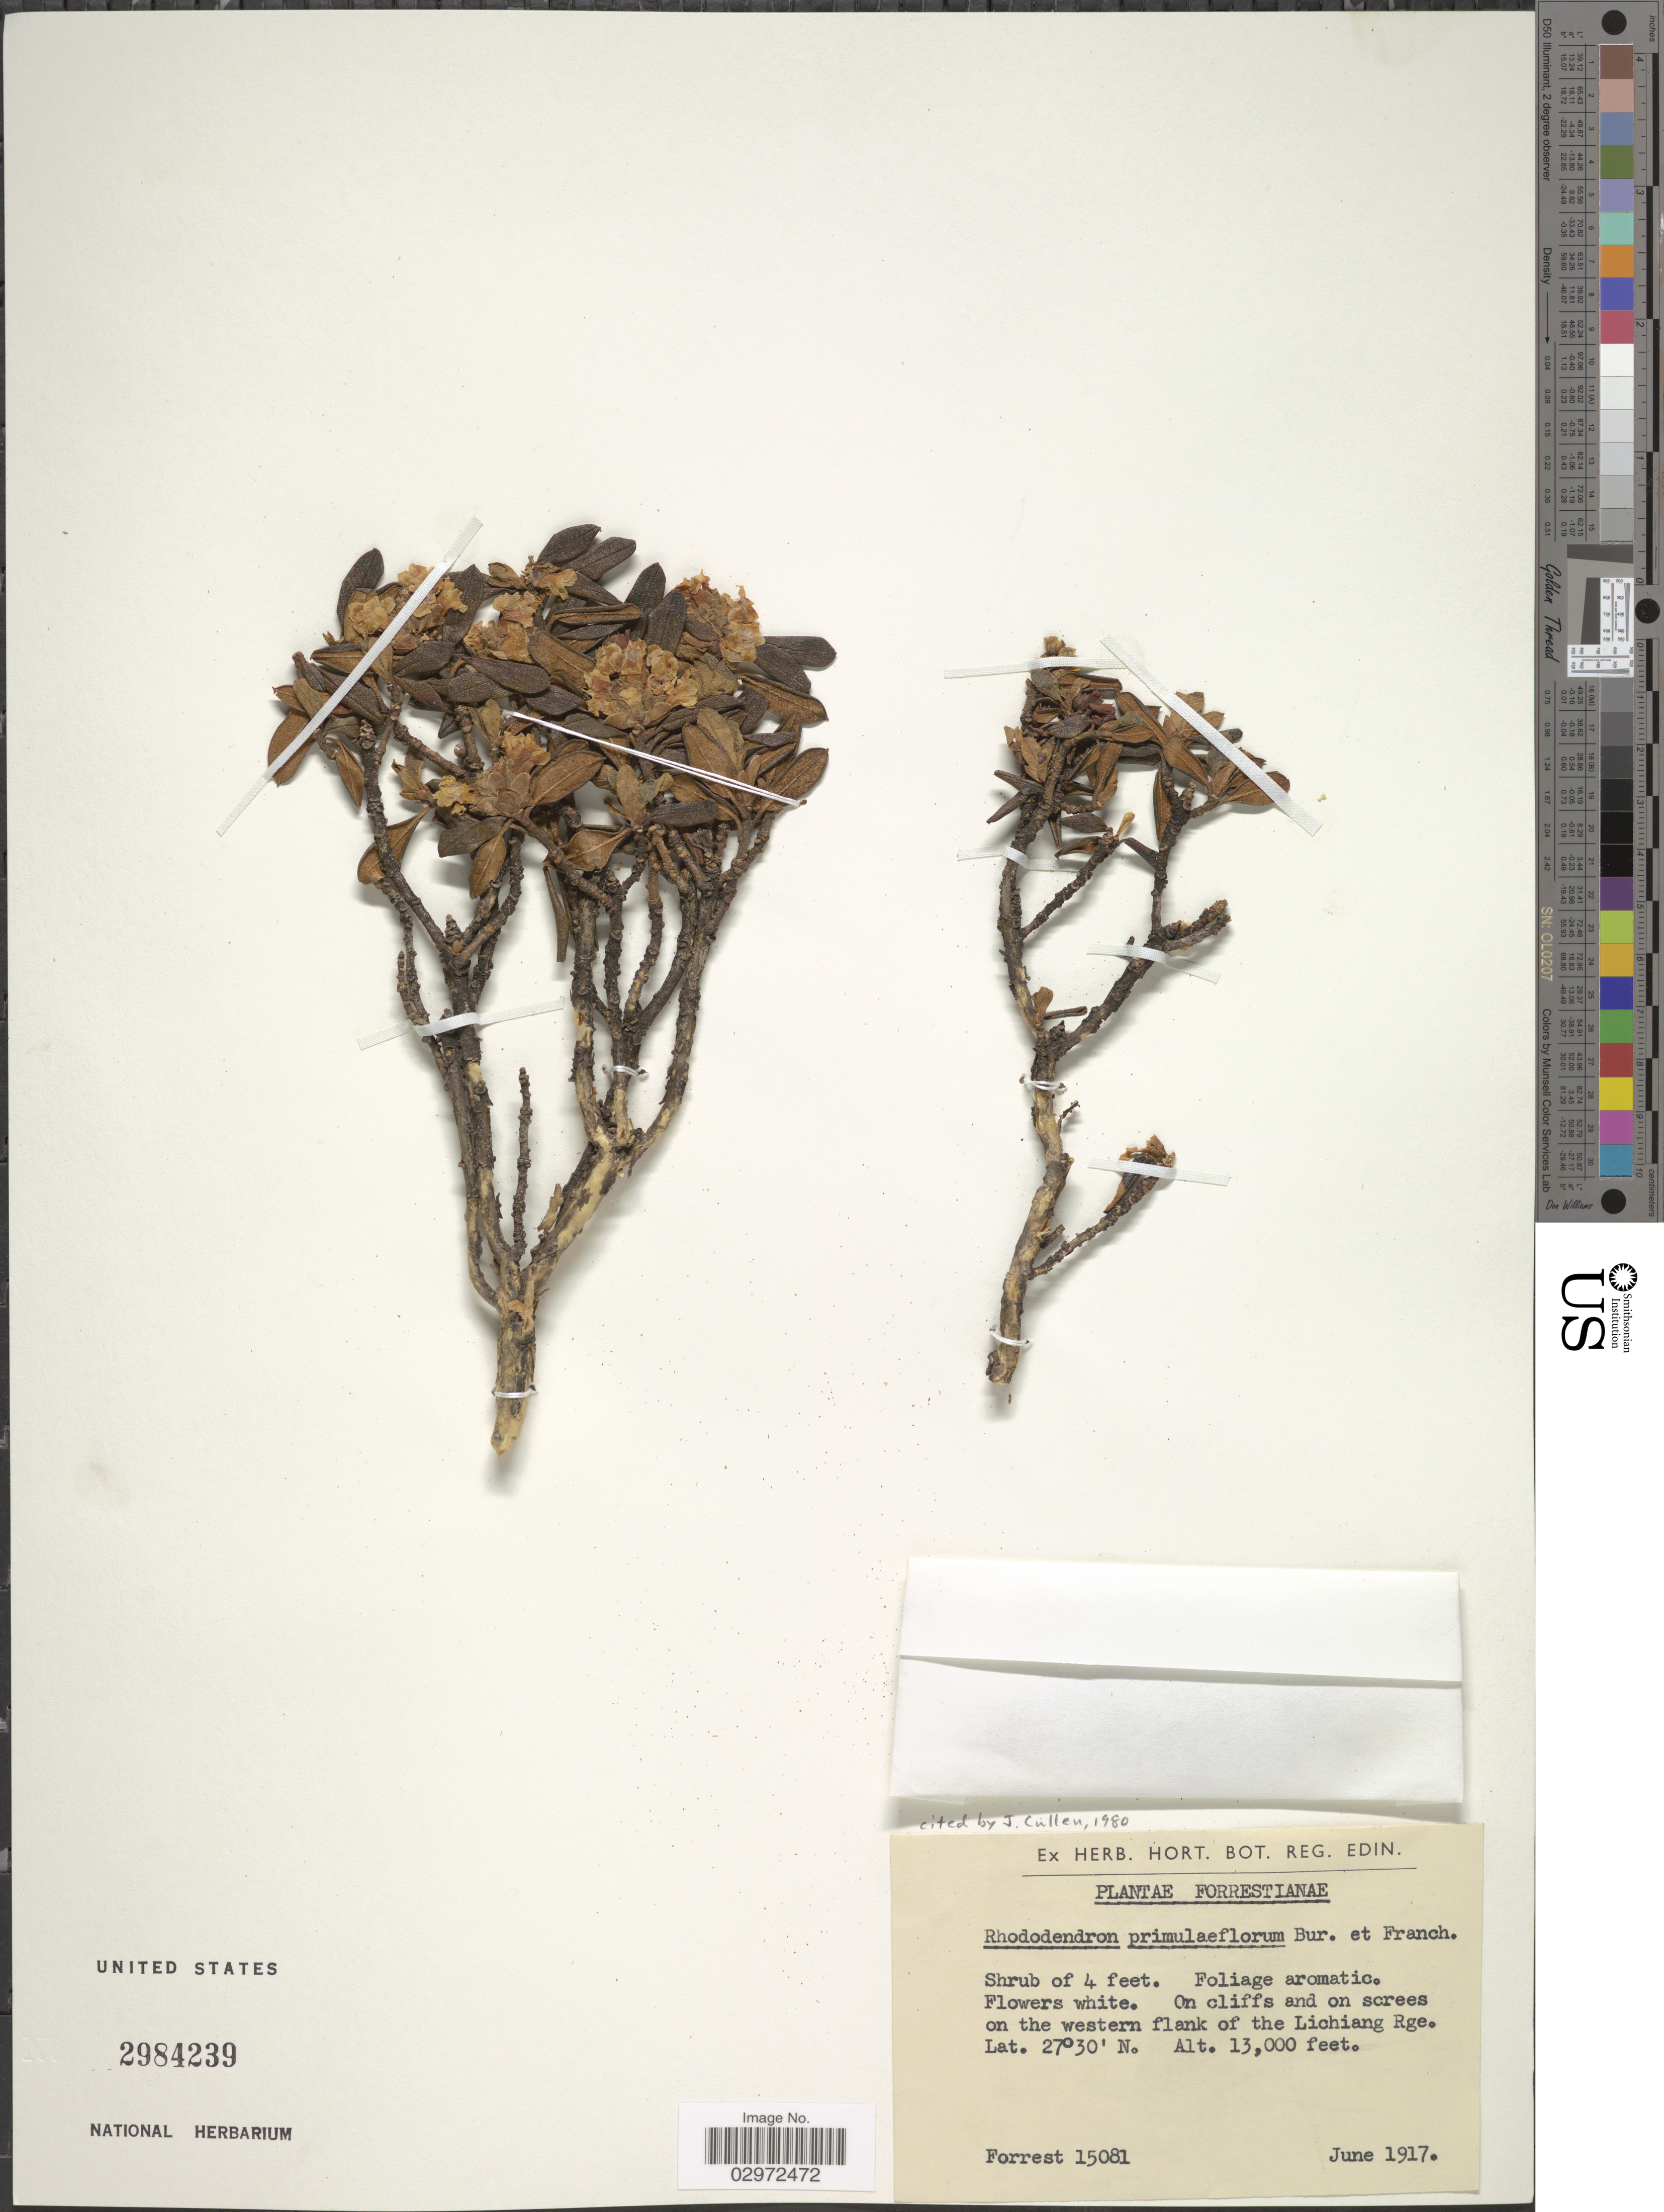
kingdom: Plantae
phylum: Tracheophyta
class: Magnoliopsida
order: Ericales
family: Ericaceae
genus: Rhododendron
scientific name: Rhododendron primuliflorum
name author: É. Bureau & Franch.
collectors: -. Forrest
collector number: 15081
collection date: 1917-06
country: China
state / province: Yunnan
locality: On cliffs and on screes on the western flank of the Lichiang Rge.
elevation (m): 3962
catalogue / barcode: US 2984239